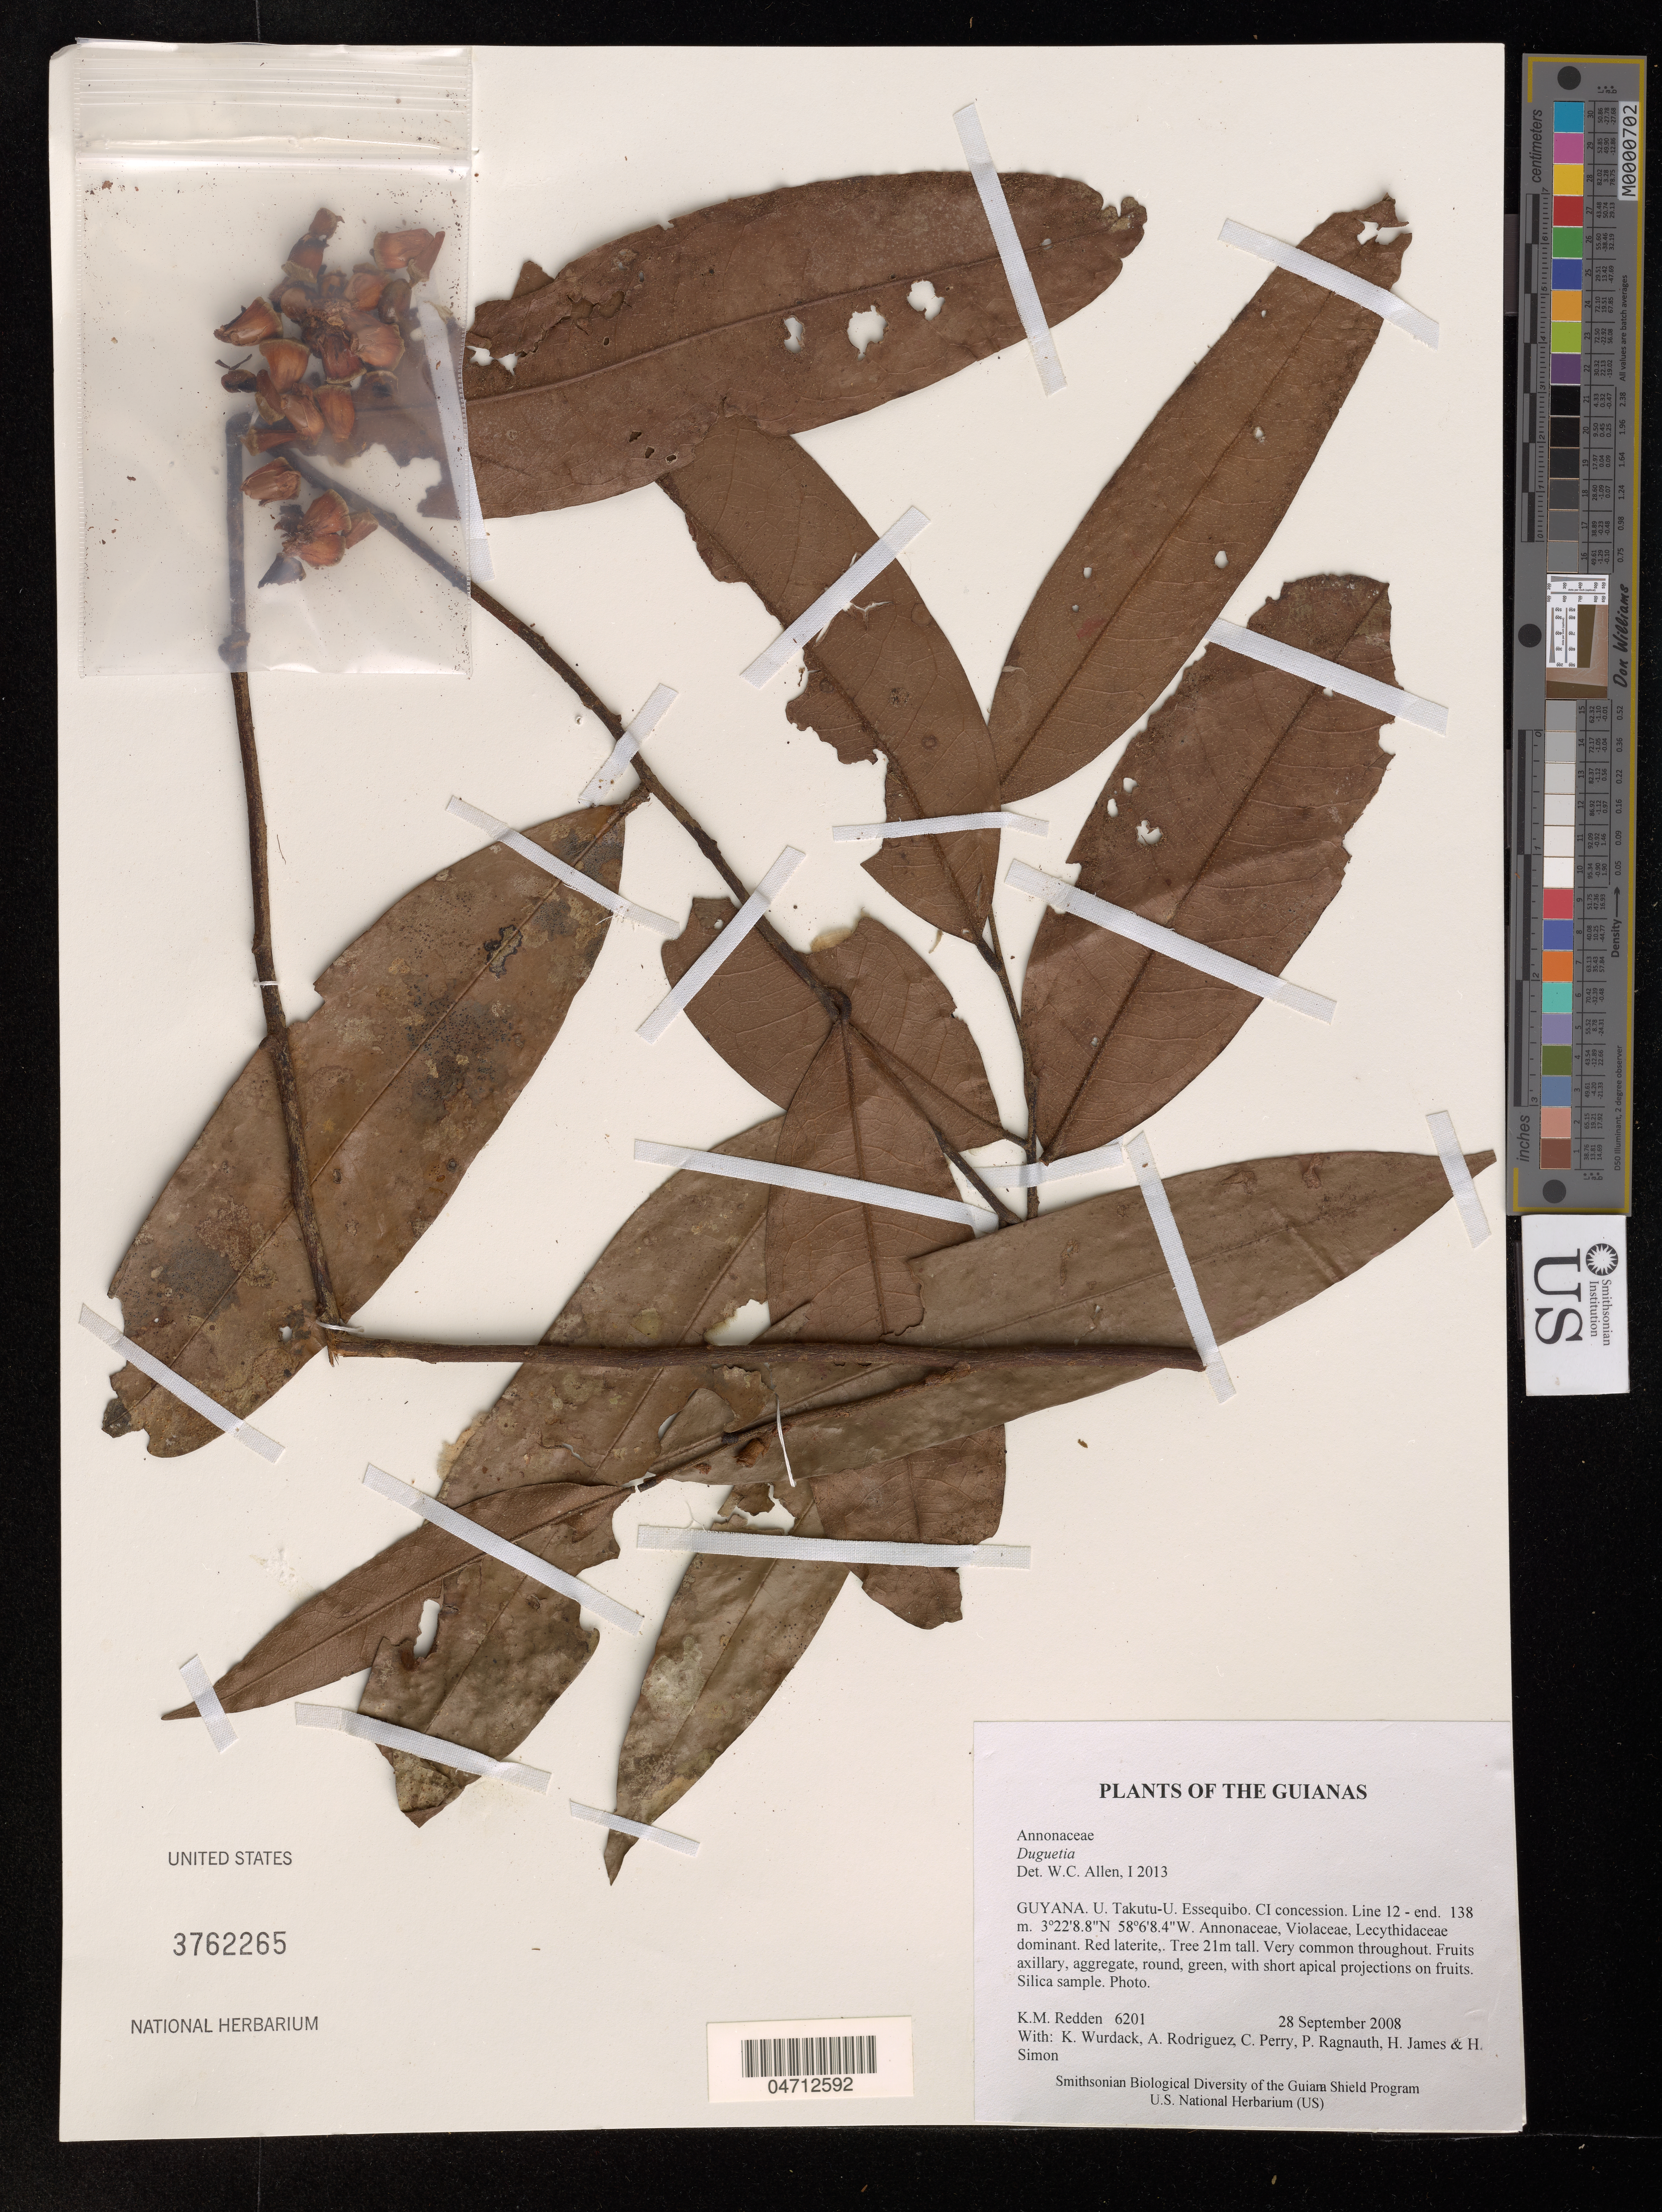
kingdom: Plantae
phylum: Tracheophyta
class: Magnoliopsida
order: Magnoliales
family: Annonaceae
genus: Duguetia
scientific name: Duguetia sp.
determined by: Allen, W. C.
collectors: K. M. Redden, K. Wurdack, A. Rodriguez, C. Perry, P. Ragnauth, H. James & H. Simon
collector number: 6201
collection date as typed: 28 September 2008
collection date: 2008-09-28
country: Guyana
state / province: U. Takutu-U. Essequibo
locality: CI concession. Line 12 - end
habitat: Annonaceae, Violaceae, Lecythidaceae dominant. Red laterite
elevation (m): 138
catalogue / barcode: US 3762265